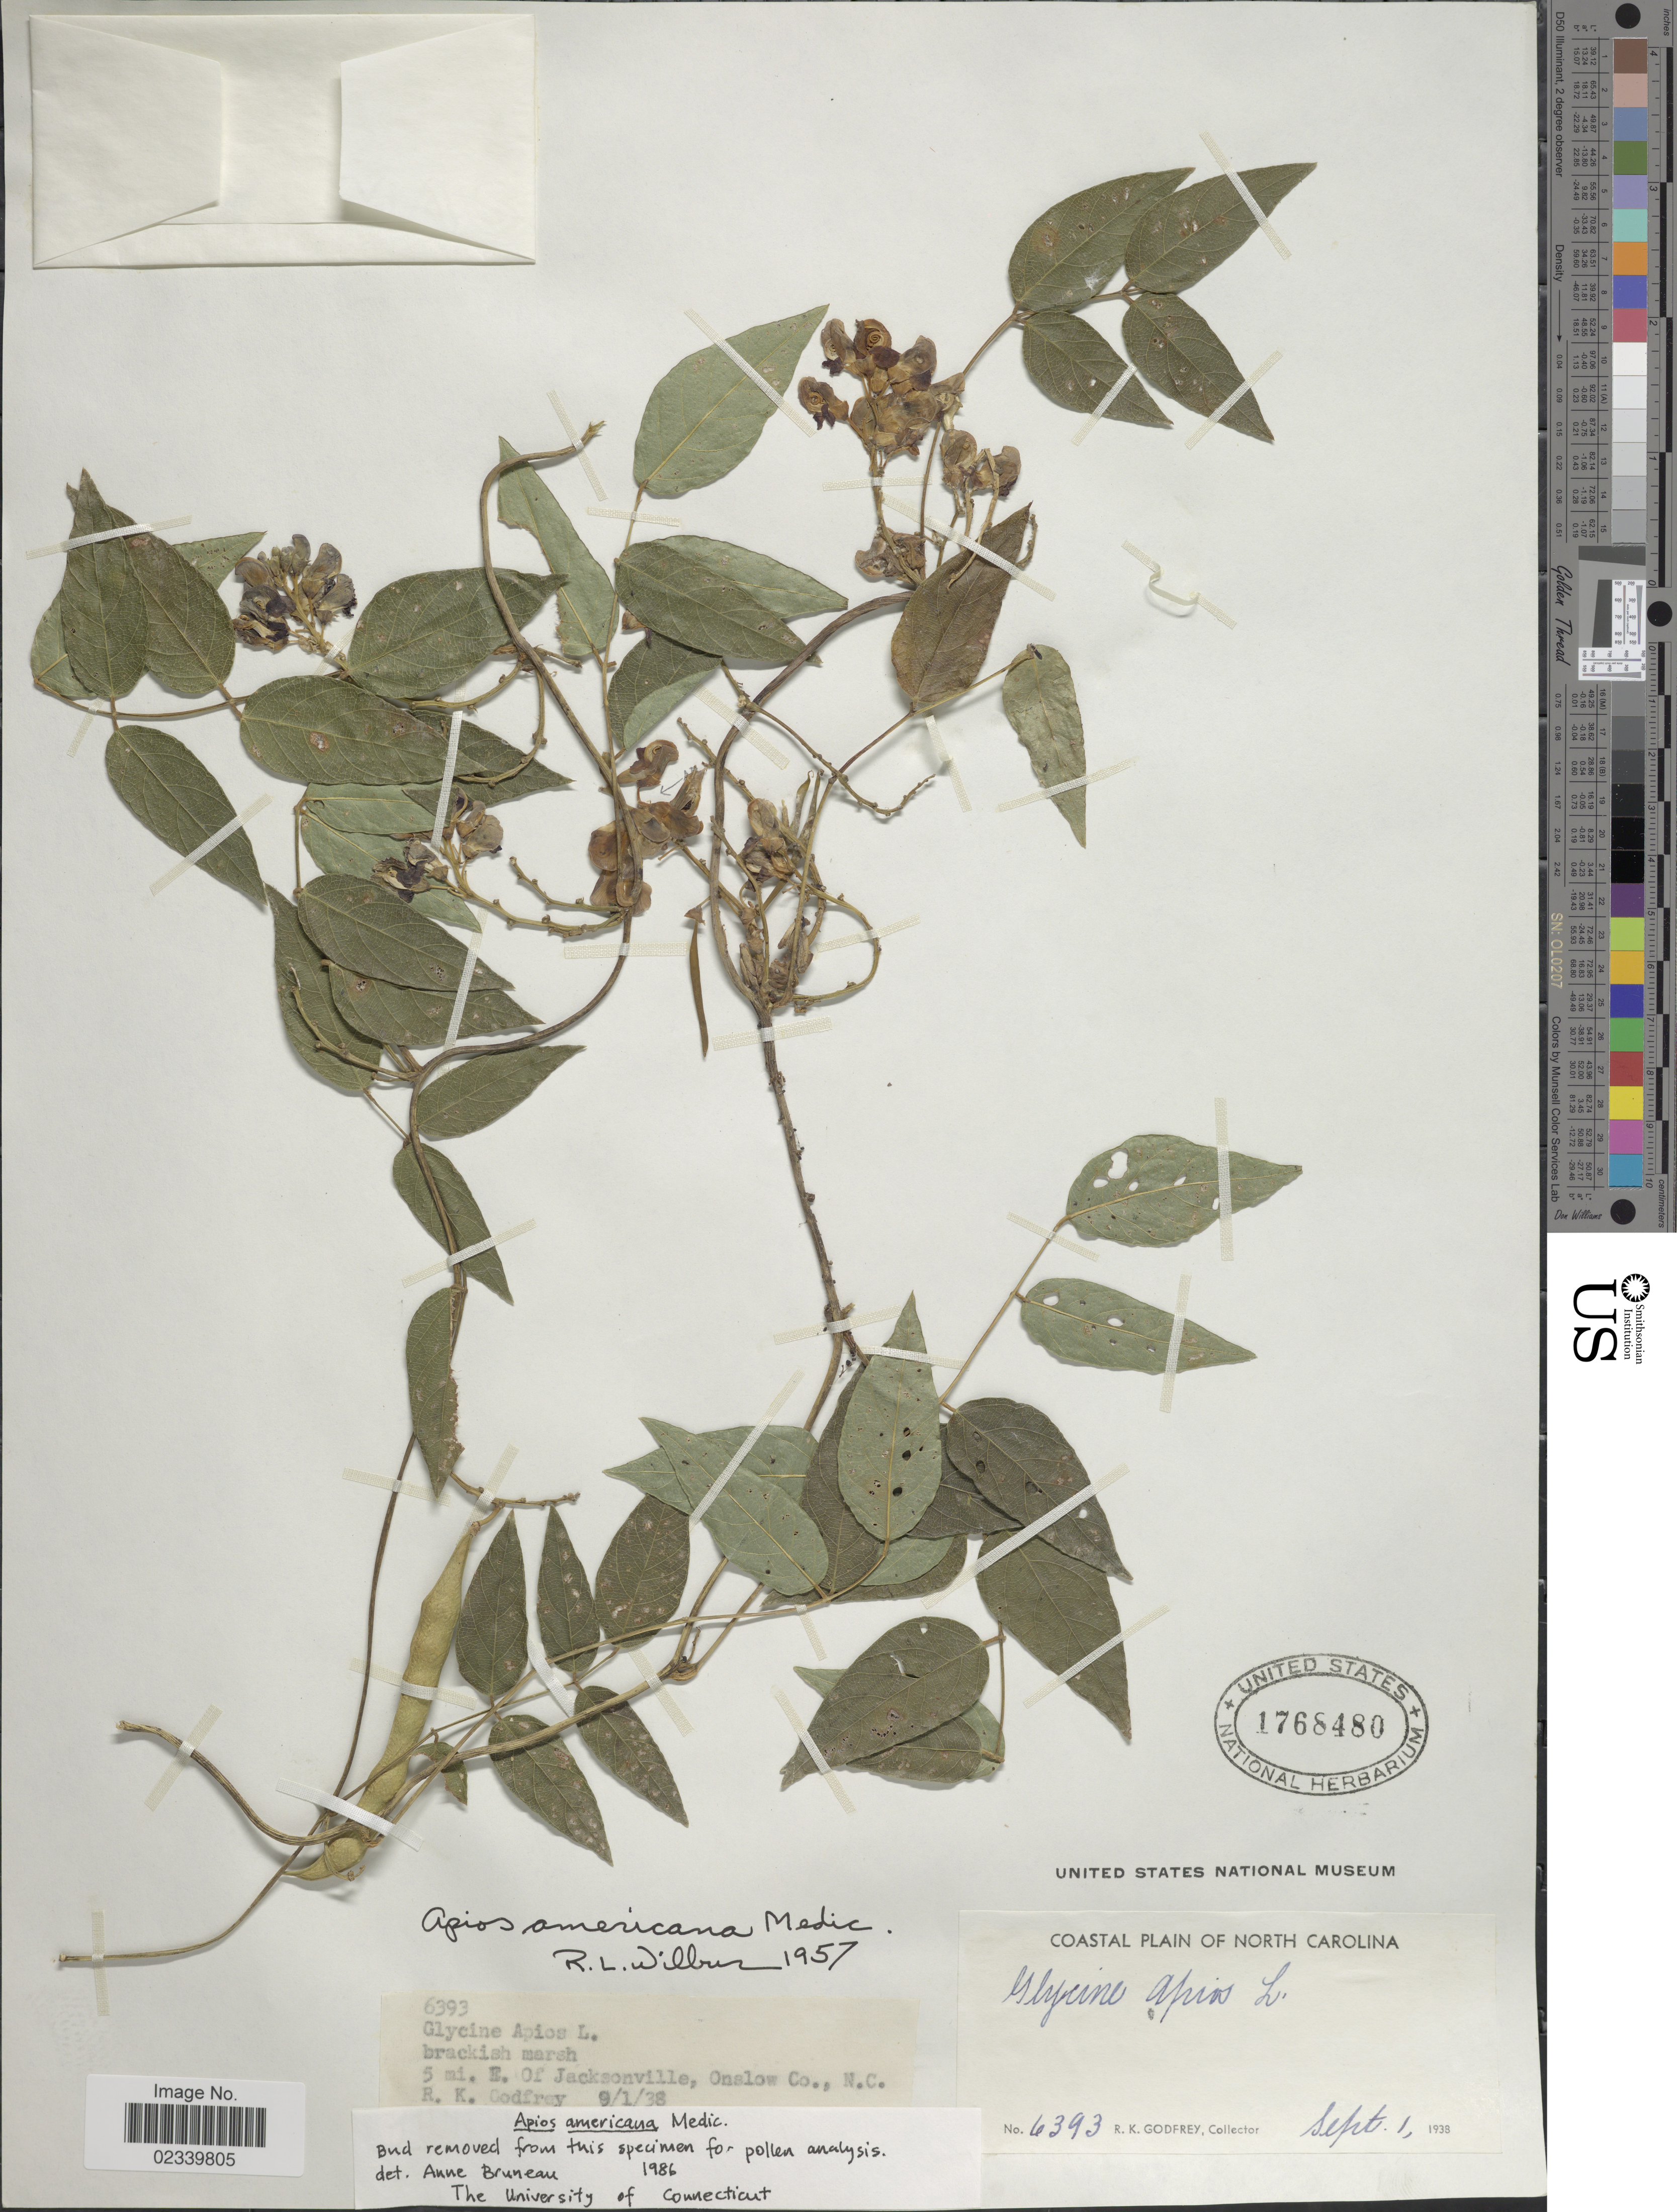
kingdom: Plantae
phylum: Tracheophyta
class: Magnoliopsida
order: Fabales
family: Fabaceae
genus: Apios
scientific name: Apios americana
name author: Medik.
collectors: R. K. Godfrey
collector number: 6393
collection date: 1938-09-01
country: United States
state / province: North Carolina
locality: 5 mi. E of Jacksonville, Onslow Co., N.C. Coastal Plain of North Carolina,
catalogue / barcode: US 1768480